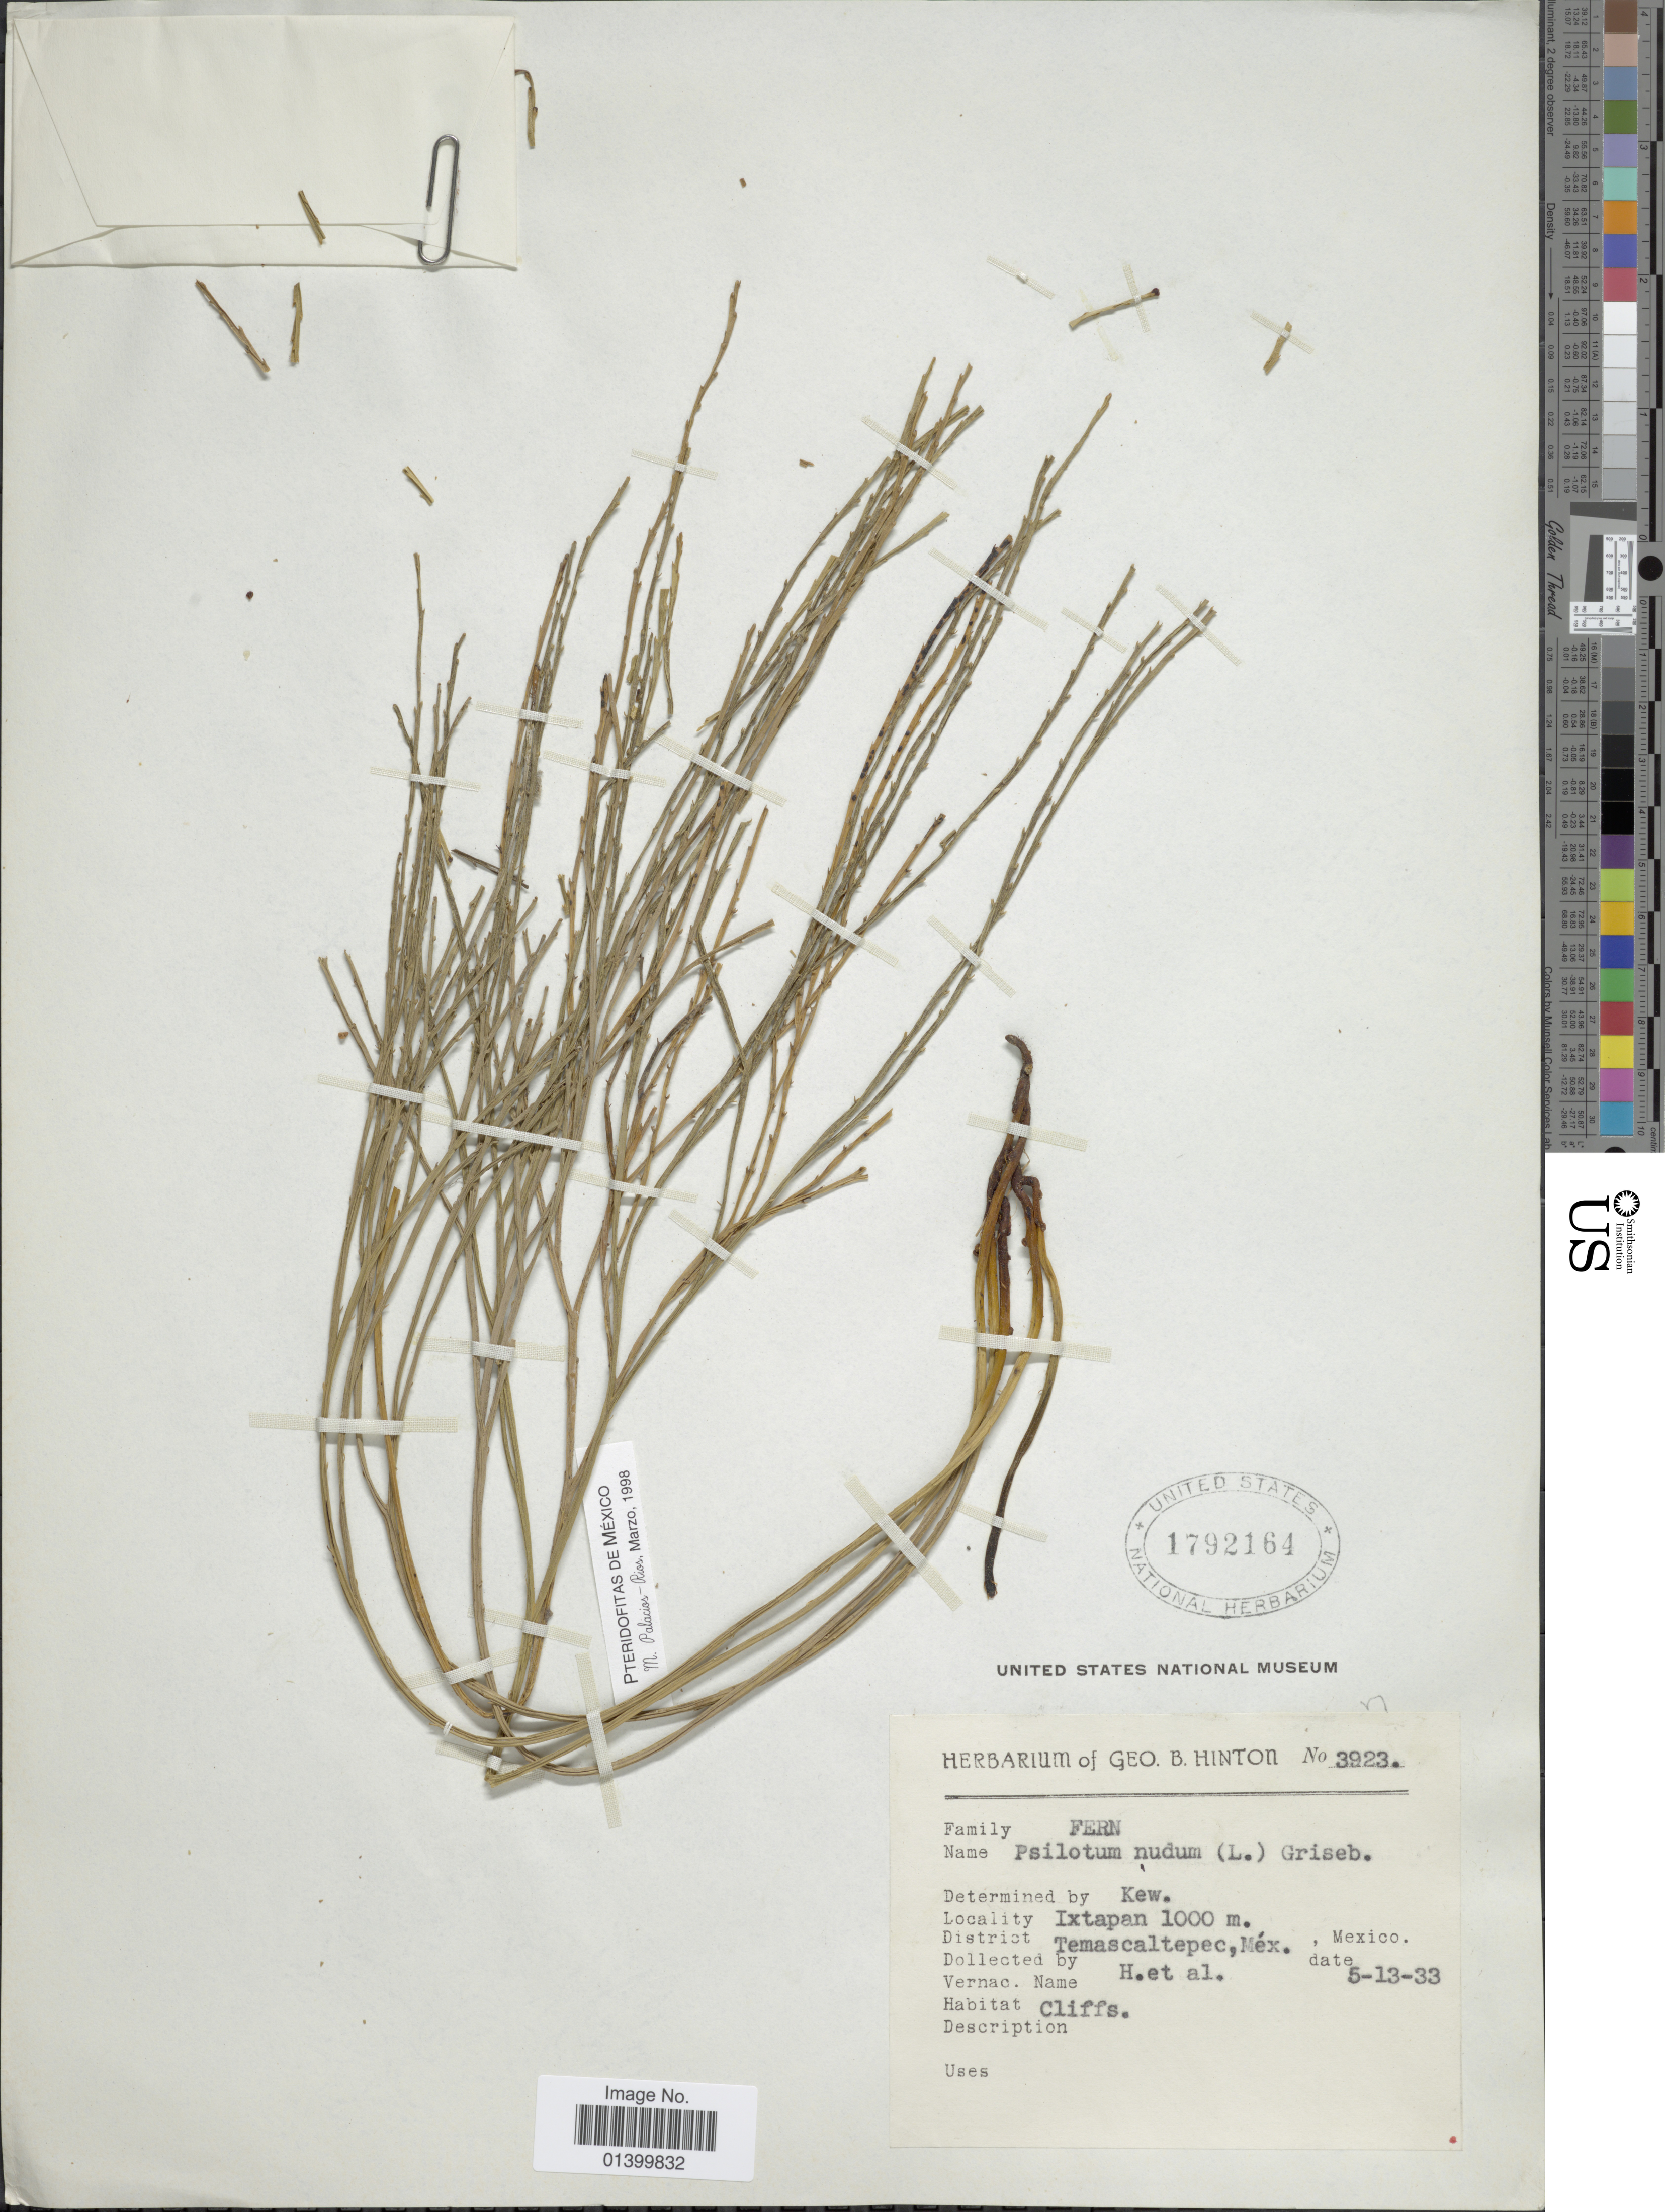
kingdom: Plantae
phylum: Tracheophyta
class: Polypodiopsida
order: Psilotales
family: Psilotaceae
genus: Psilotum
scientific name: Psilotum nudum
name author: (L.) P. Beauv.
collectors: G. B. Hinton & et al.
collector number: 3923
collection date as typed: Transcribed d/m/y: 13/5/33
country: Mexico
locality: Ixtapan. District Temascaltepec, Méx.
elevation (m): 1000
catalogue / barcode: US 1792164